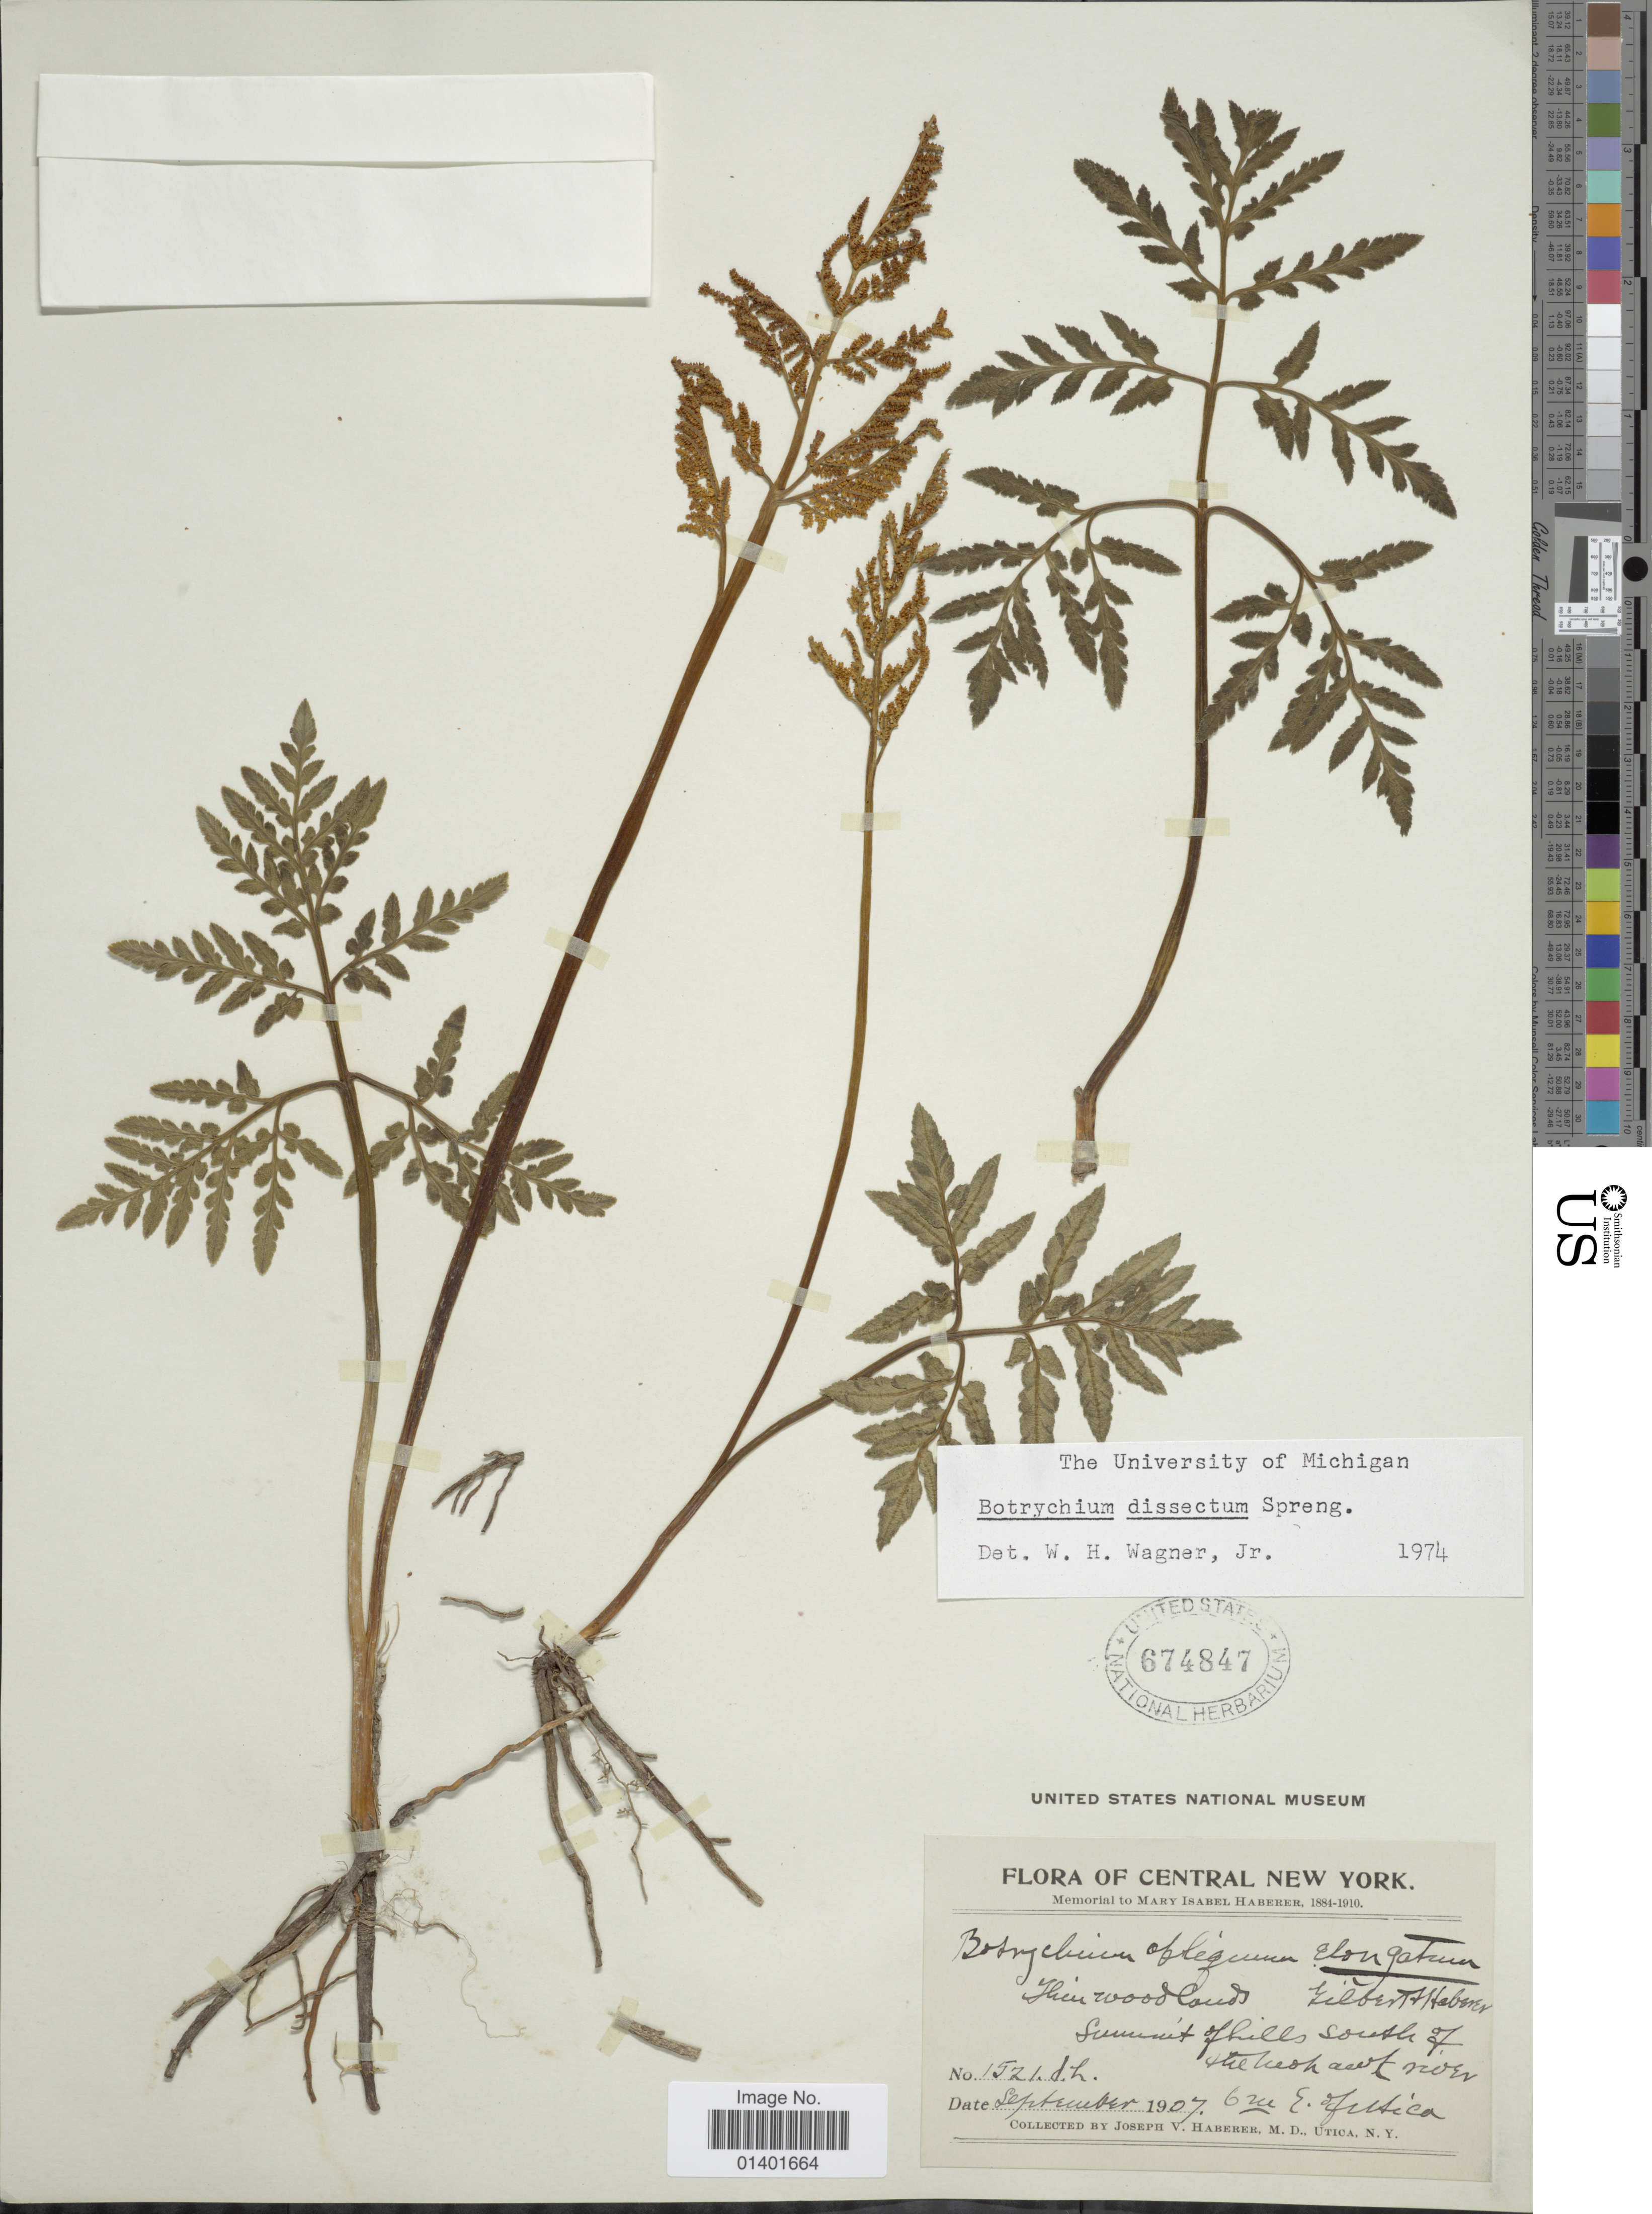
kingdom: Plantae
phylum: Tracheophyta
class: Polypodiopsida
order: Ophioglossales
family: Ophioglossaceae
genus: Botrychium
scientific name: Botrychium dissectum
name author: Spreng.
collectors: J. V. Haberer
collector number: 1521.d.h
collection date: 1907-09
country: United States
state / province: New York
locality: Summit of hills South of the Mohawk river 6 m. E. of Utica.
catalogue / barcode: US 674847